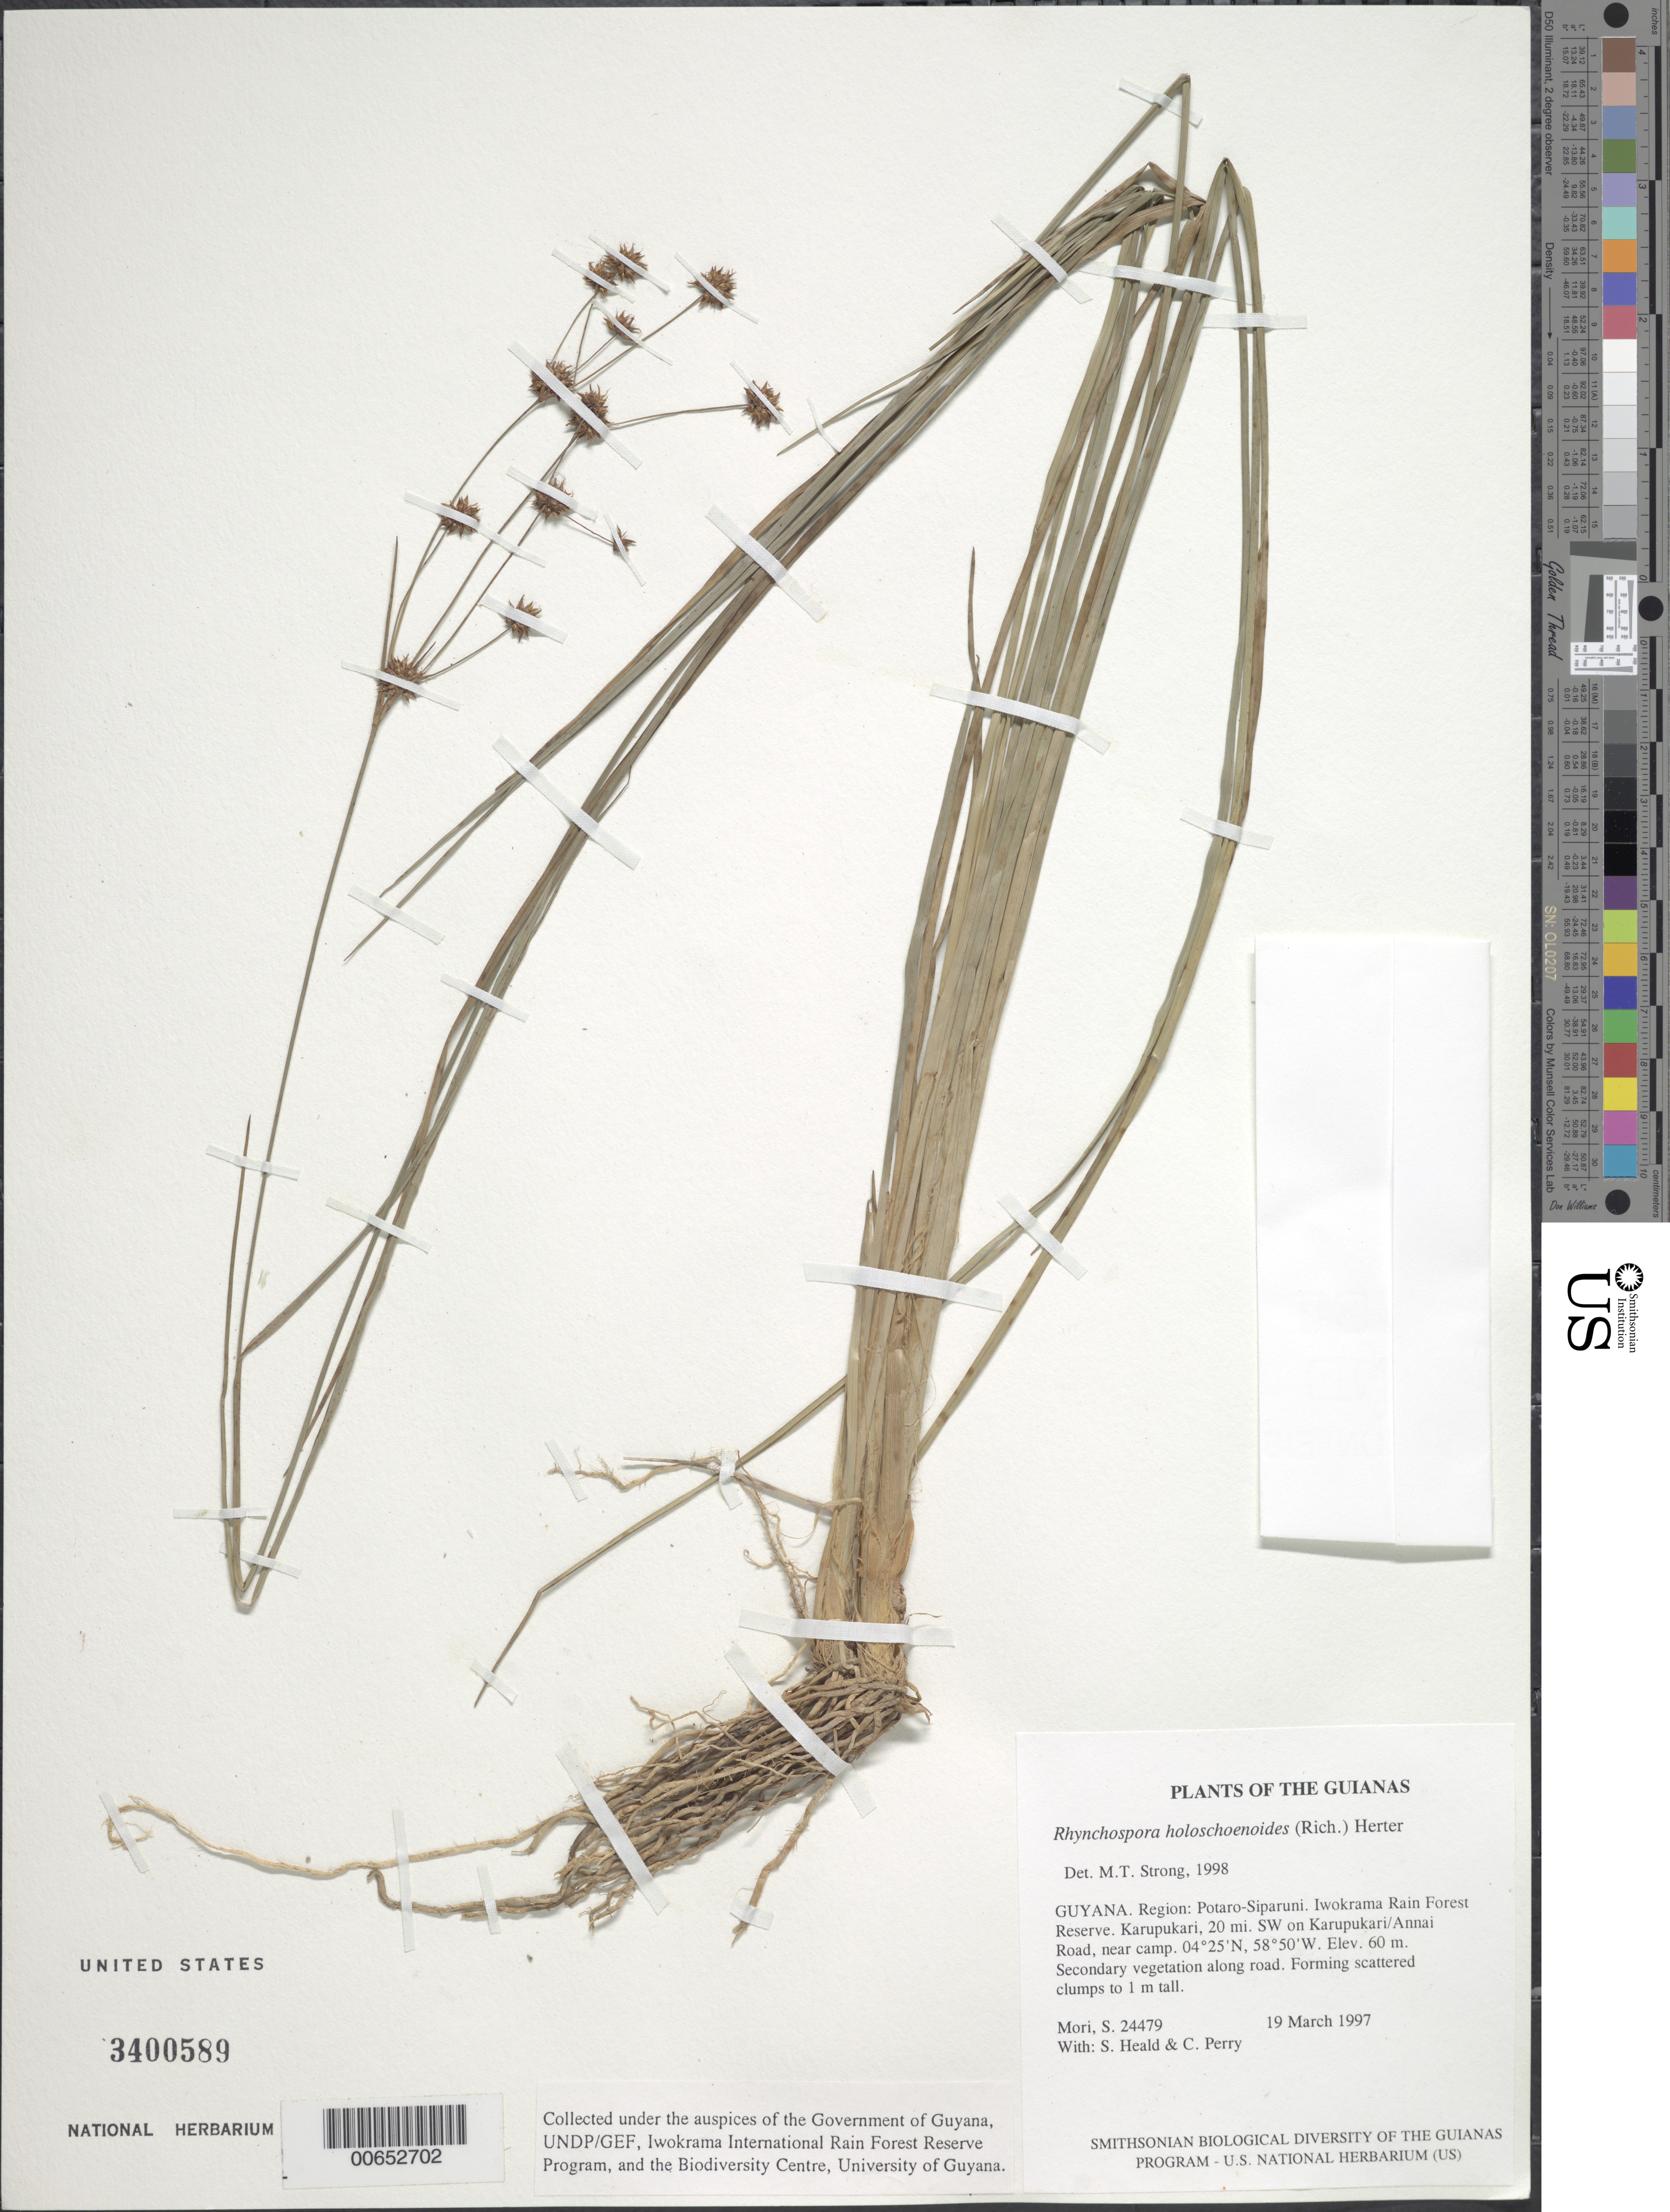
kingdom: Plantae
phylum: Tracheophyta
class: Liliopsida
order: Poales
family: Cyperaceae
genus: Rhynchospora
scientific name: Rhynchospora holoschoenoides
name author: (Rich.) Herter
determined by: Strong, M. T., (US), Smithsonian Institution - National Museum of Natural History (UNITED STATES)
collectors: S. Mori, S. Heald & C. Perry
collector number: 24479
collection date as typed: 19 March 1997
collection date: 1997-03-19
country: Guyana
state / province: Potaro-Siparuni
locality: Iwokrama Rain Forest Reserve. Karupukari, 20 mi. SW on Karupukari/Annai Road, near camp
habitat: Secondary vegetation along road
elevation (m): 60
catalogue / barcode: US 3400589